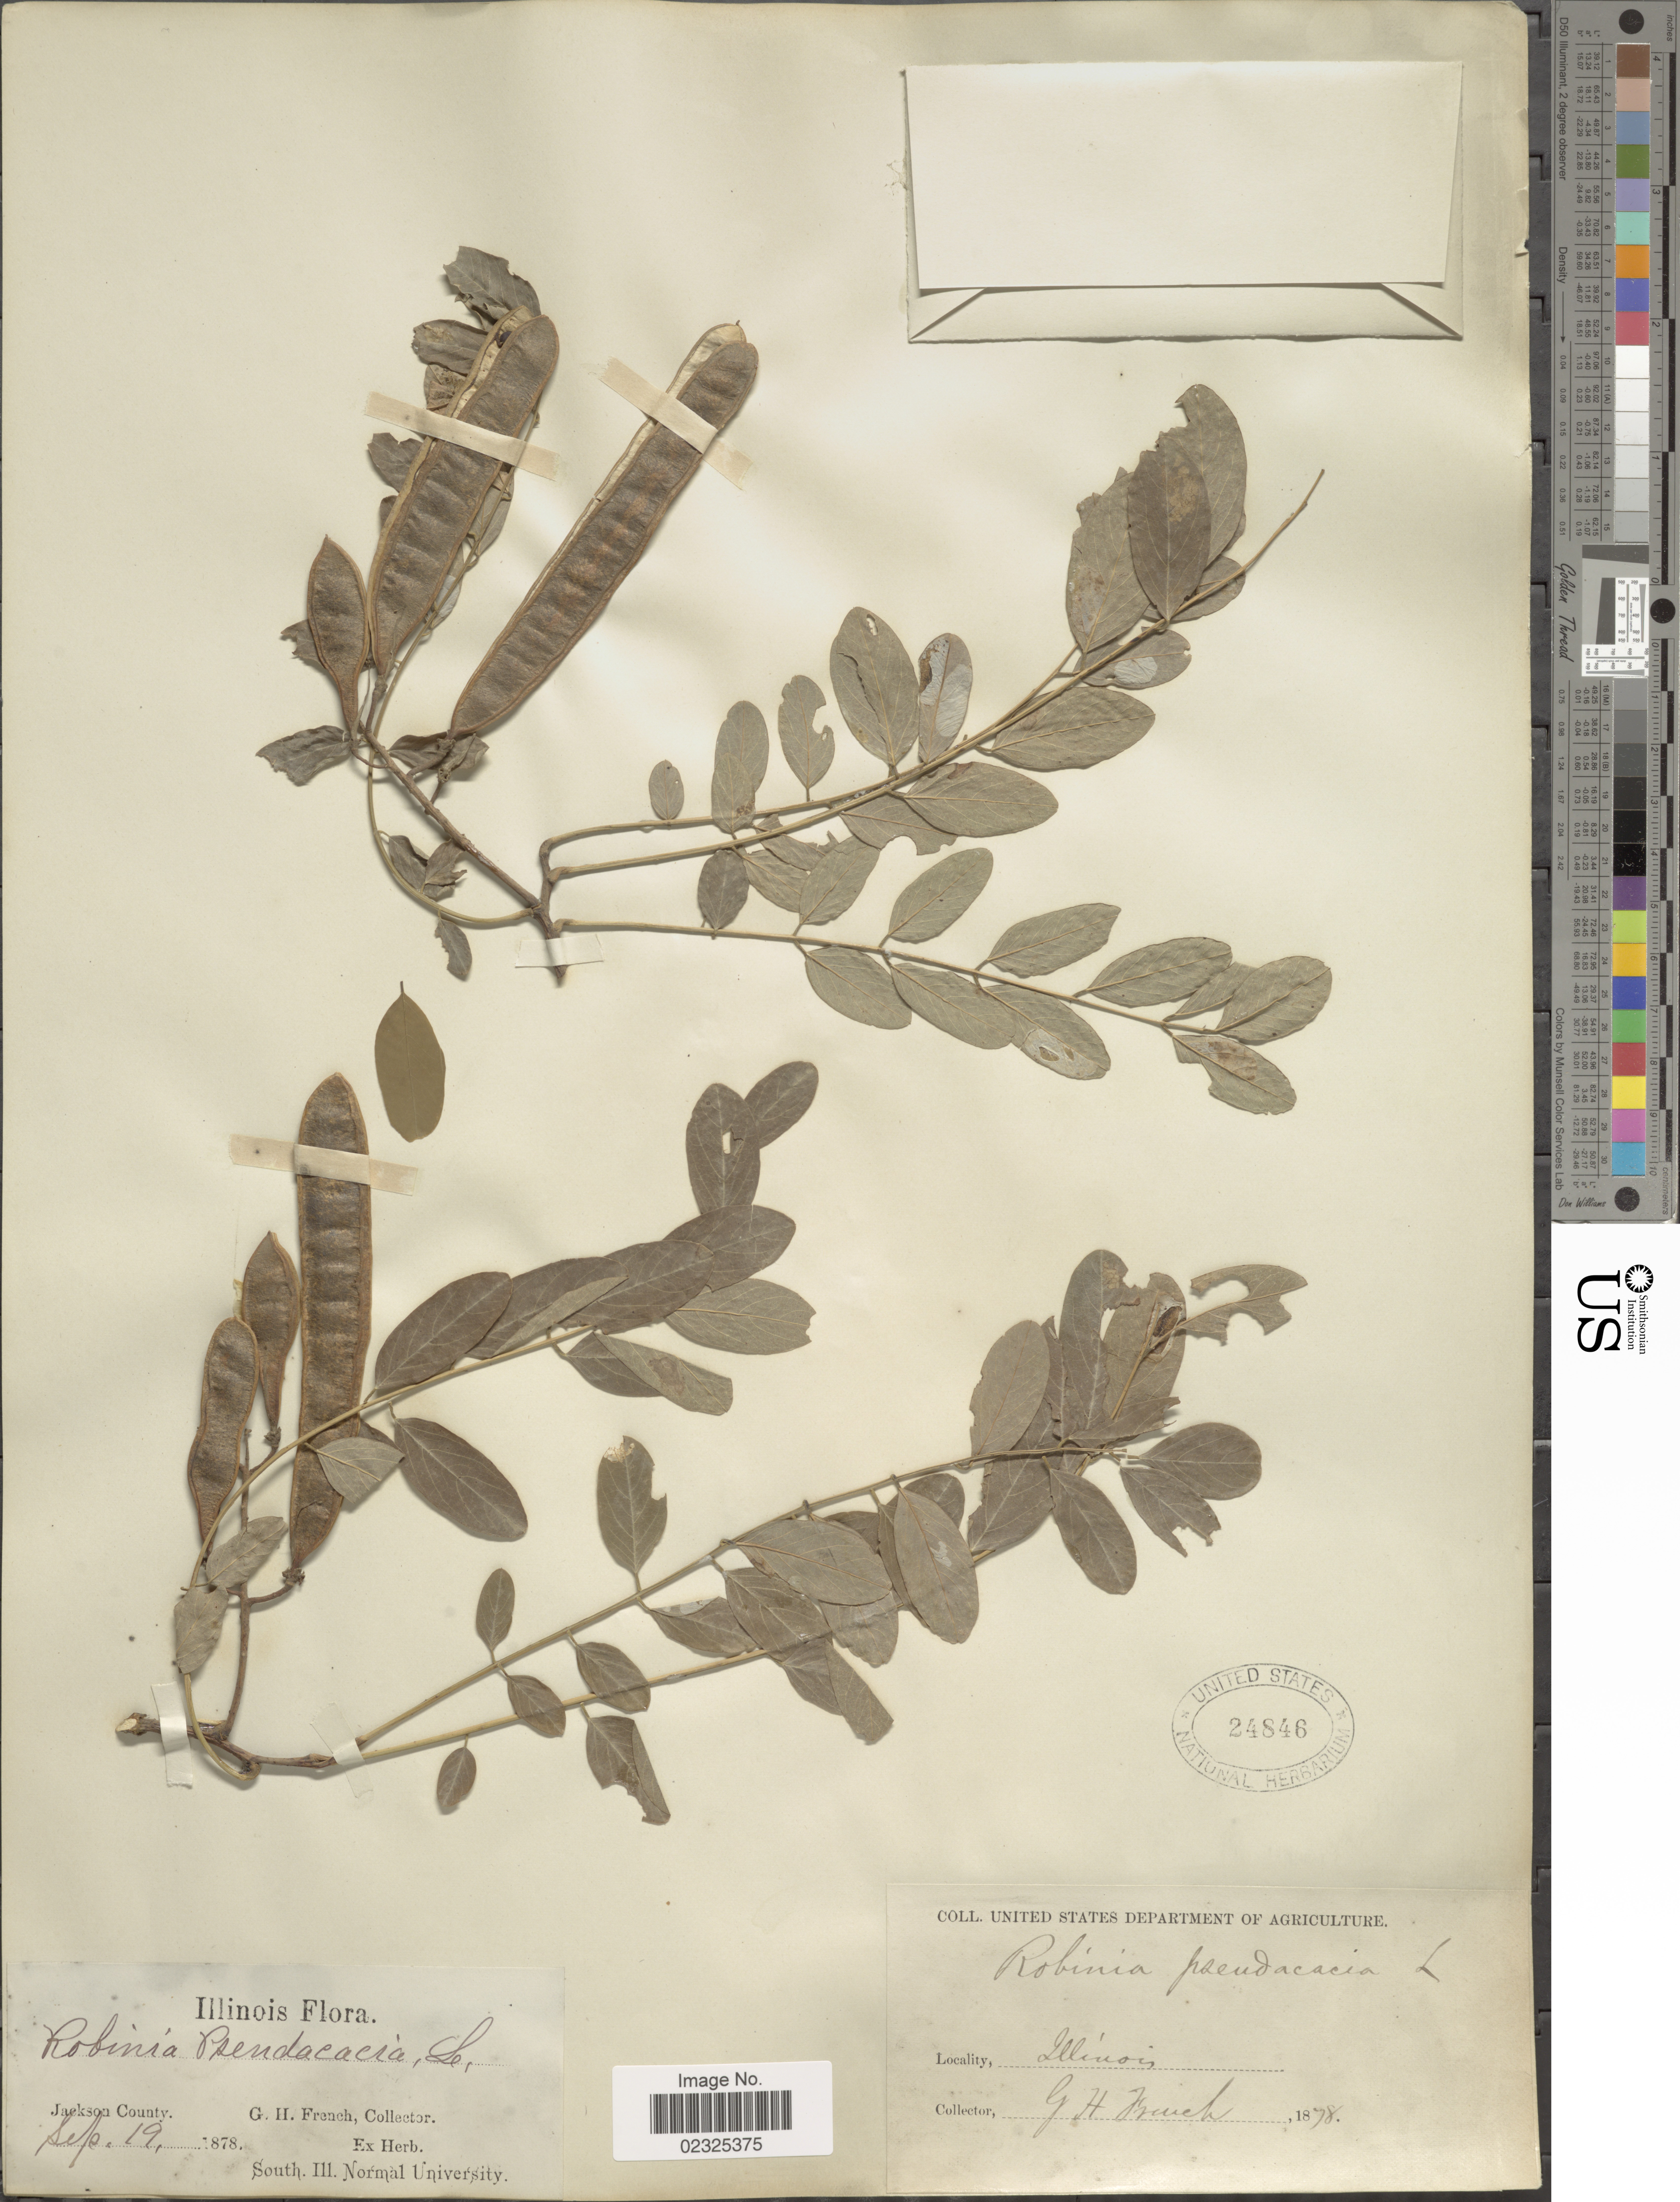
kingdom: Plantae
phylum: Tracheophyta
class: Magnoliopsida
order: Fabales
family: Fabaceae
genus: Robinia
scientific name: Robinia pseudoacacia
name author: L.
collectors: G. H. French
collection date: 1878-09-19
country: United States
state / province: Illinois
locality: Jackson County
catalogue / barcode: US 24846